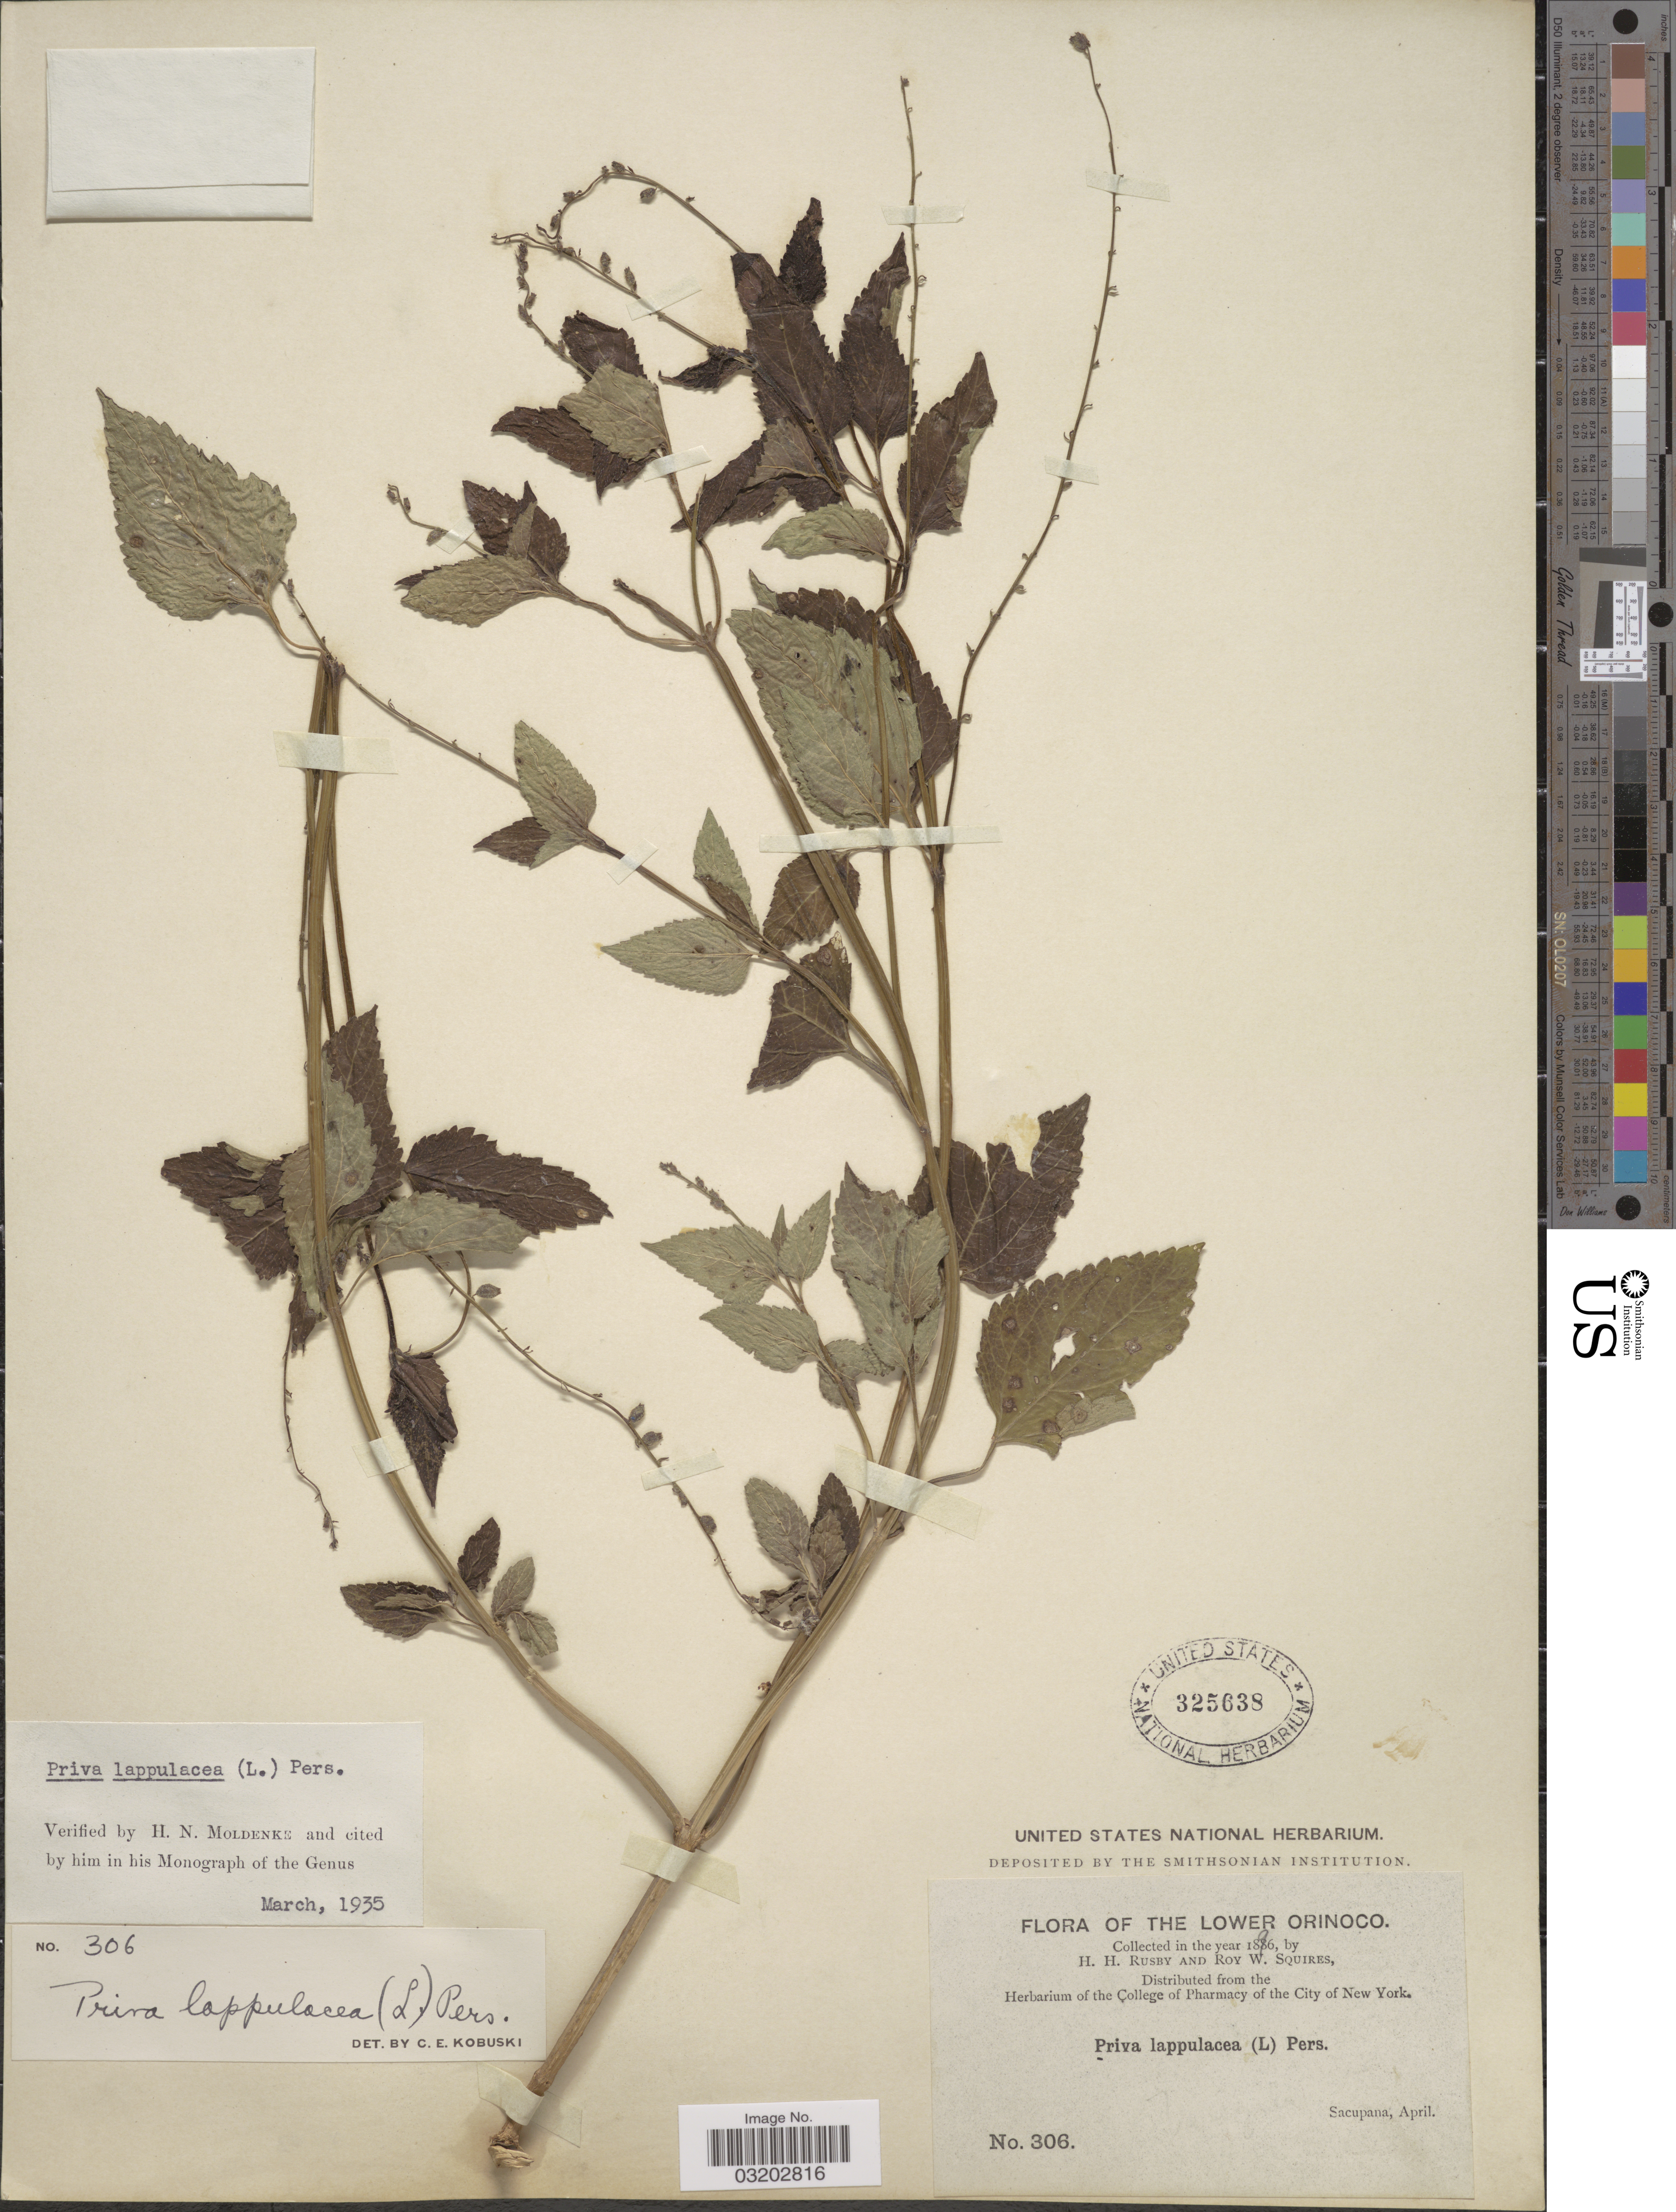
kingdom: Plantae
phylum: Tracheophyta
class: Magnoliopsida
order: Lamiales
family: Verbenaceae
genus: Priva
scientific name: Priva lappulacea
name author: (L.) Pers.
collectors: H. H. Rusby & R. Squires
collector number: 306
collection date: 1896-04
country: Bolivia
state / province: La Paz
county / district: Inquisivi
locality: Sacupana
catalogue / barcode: US 325638